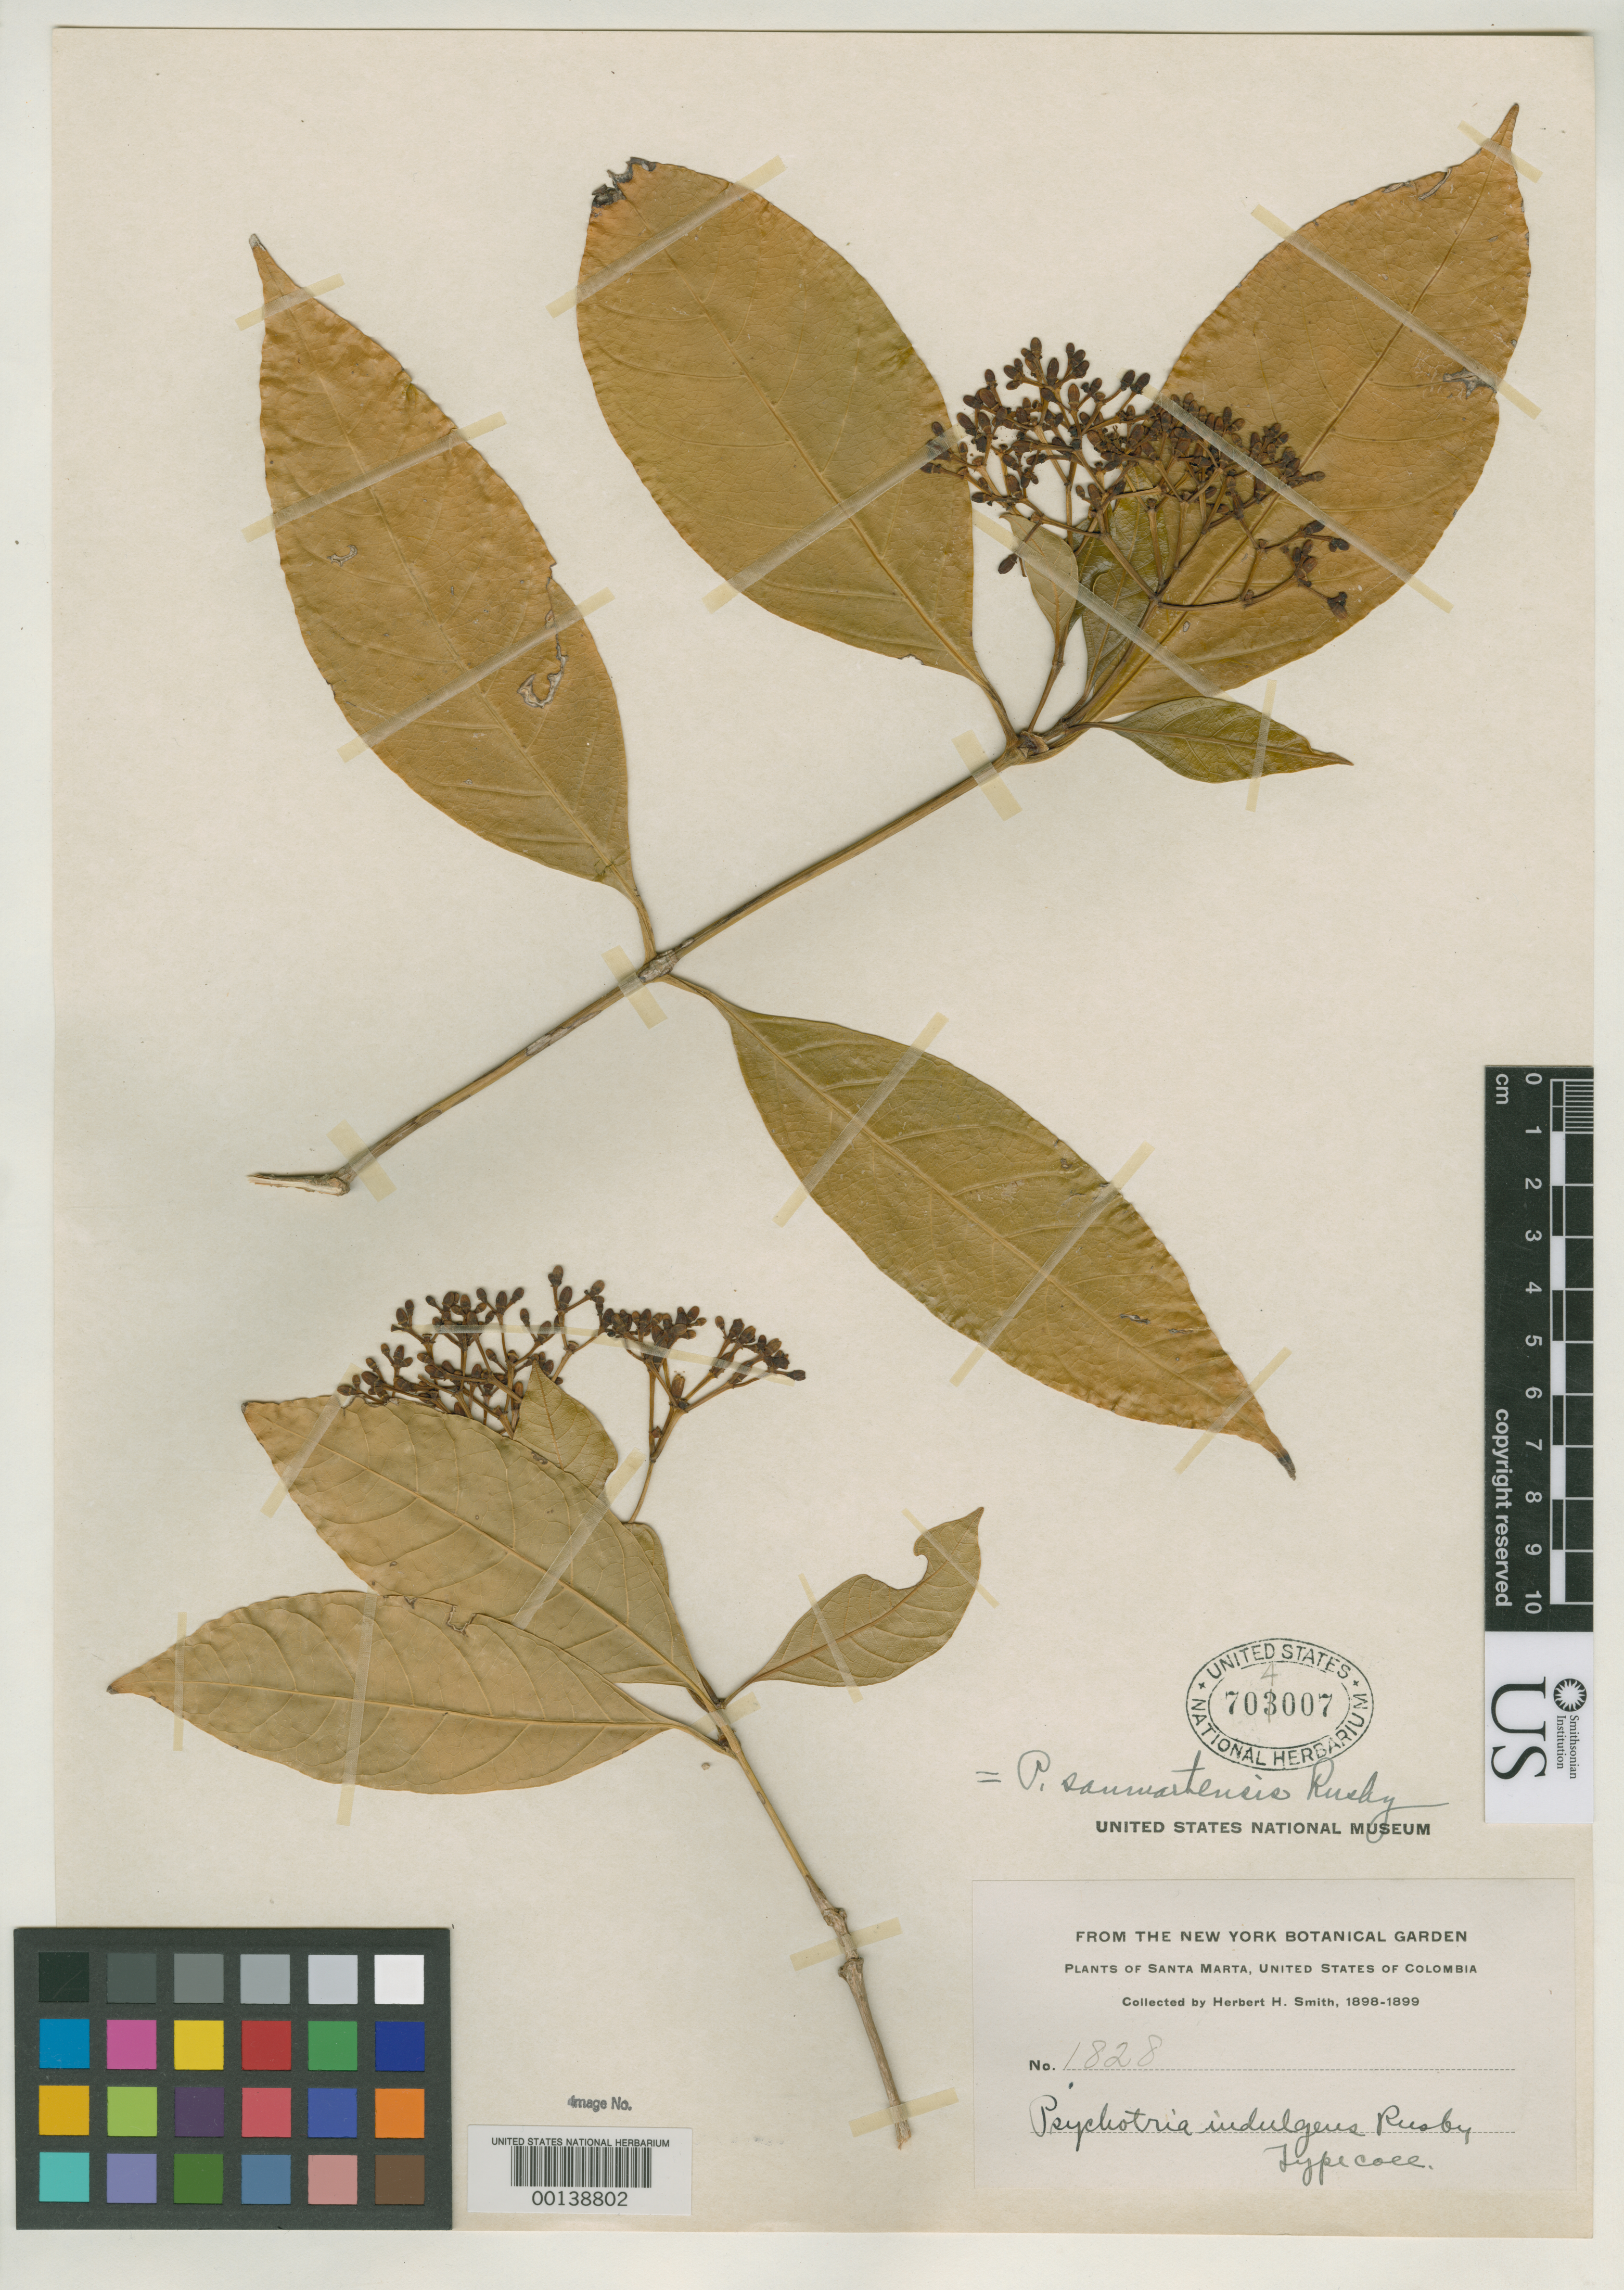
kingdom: Plantae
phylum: Tracheophyta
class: Magnoliopsida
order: Gentianales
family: Rubiaceae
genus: Psychotria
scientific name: Psychotria indulgens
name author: Rusby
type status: Isotype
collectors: Herbert H. Smith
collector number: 1828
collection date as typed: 11 Apr 1899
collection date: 1899-04-11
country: Colombia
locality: Valparaiso.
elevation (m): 1372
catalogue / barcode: US 704007